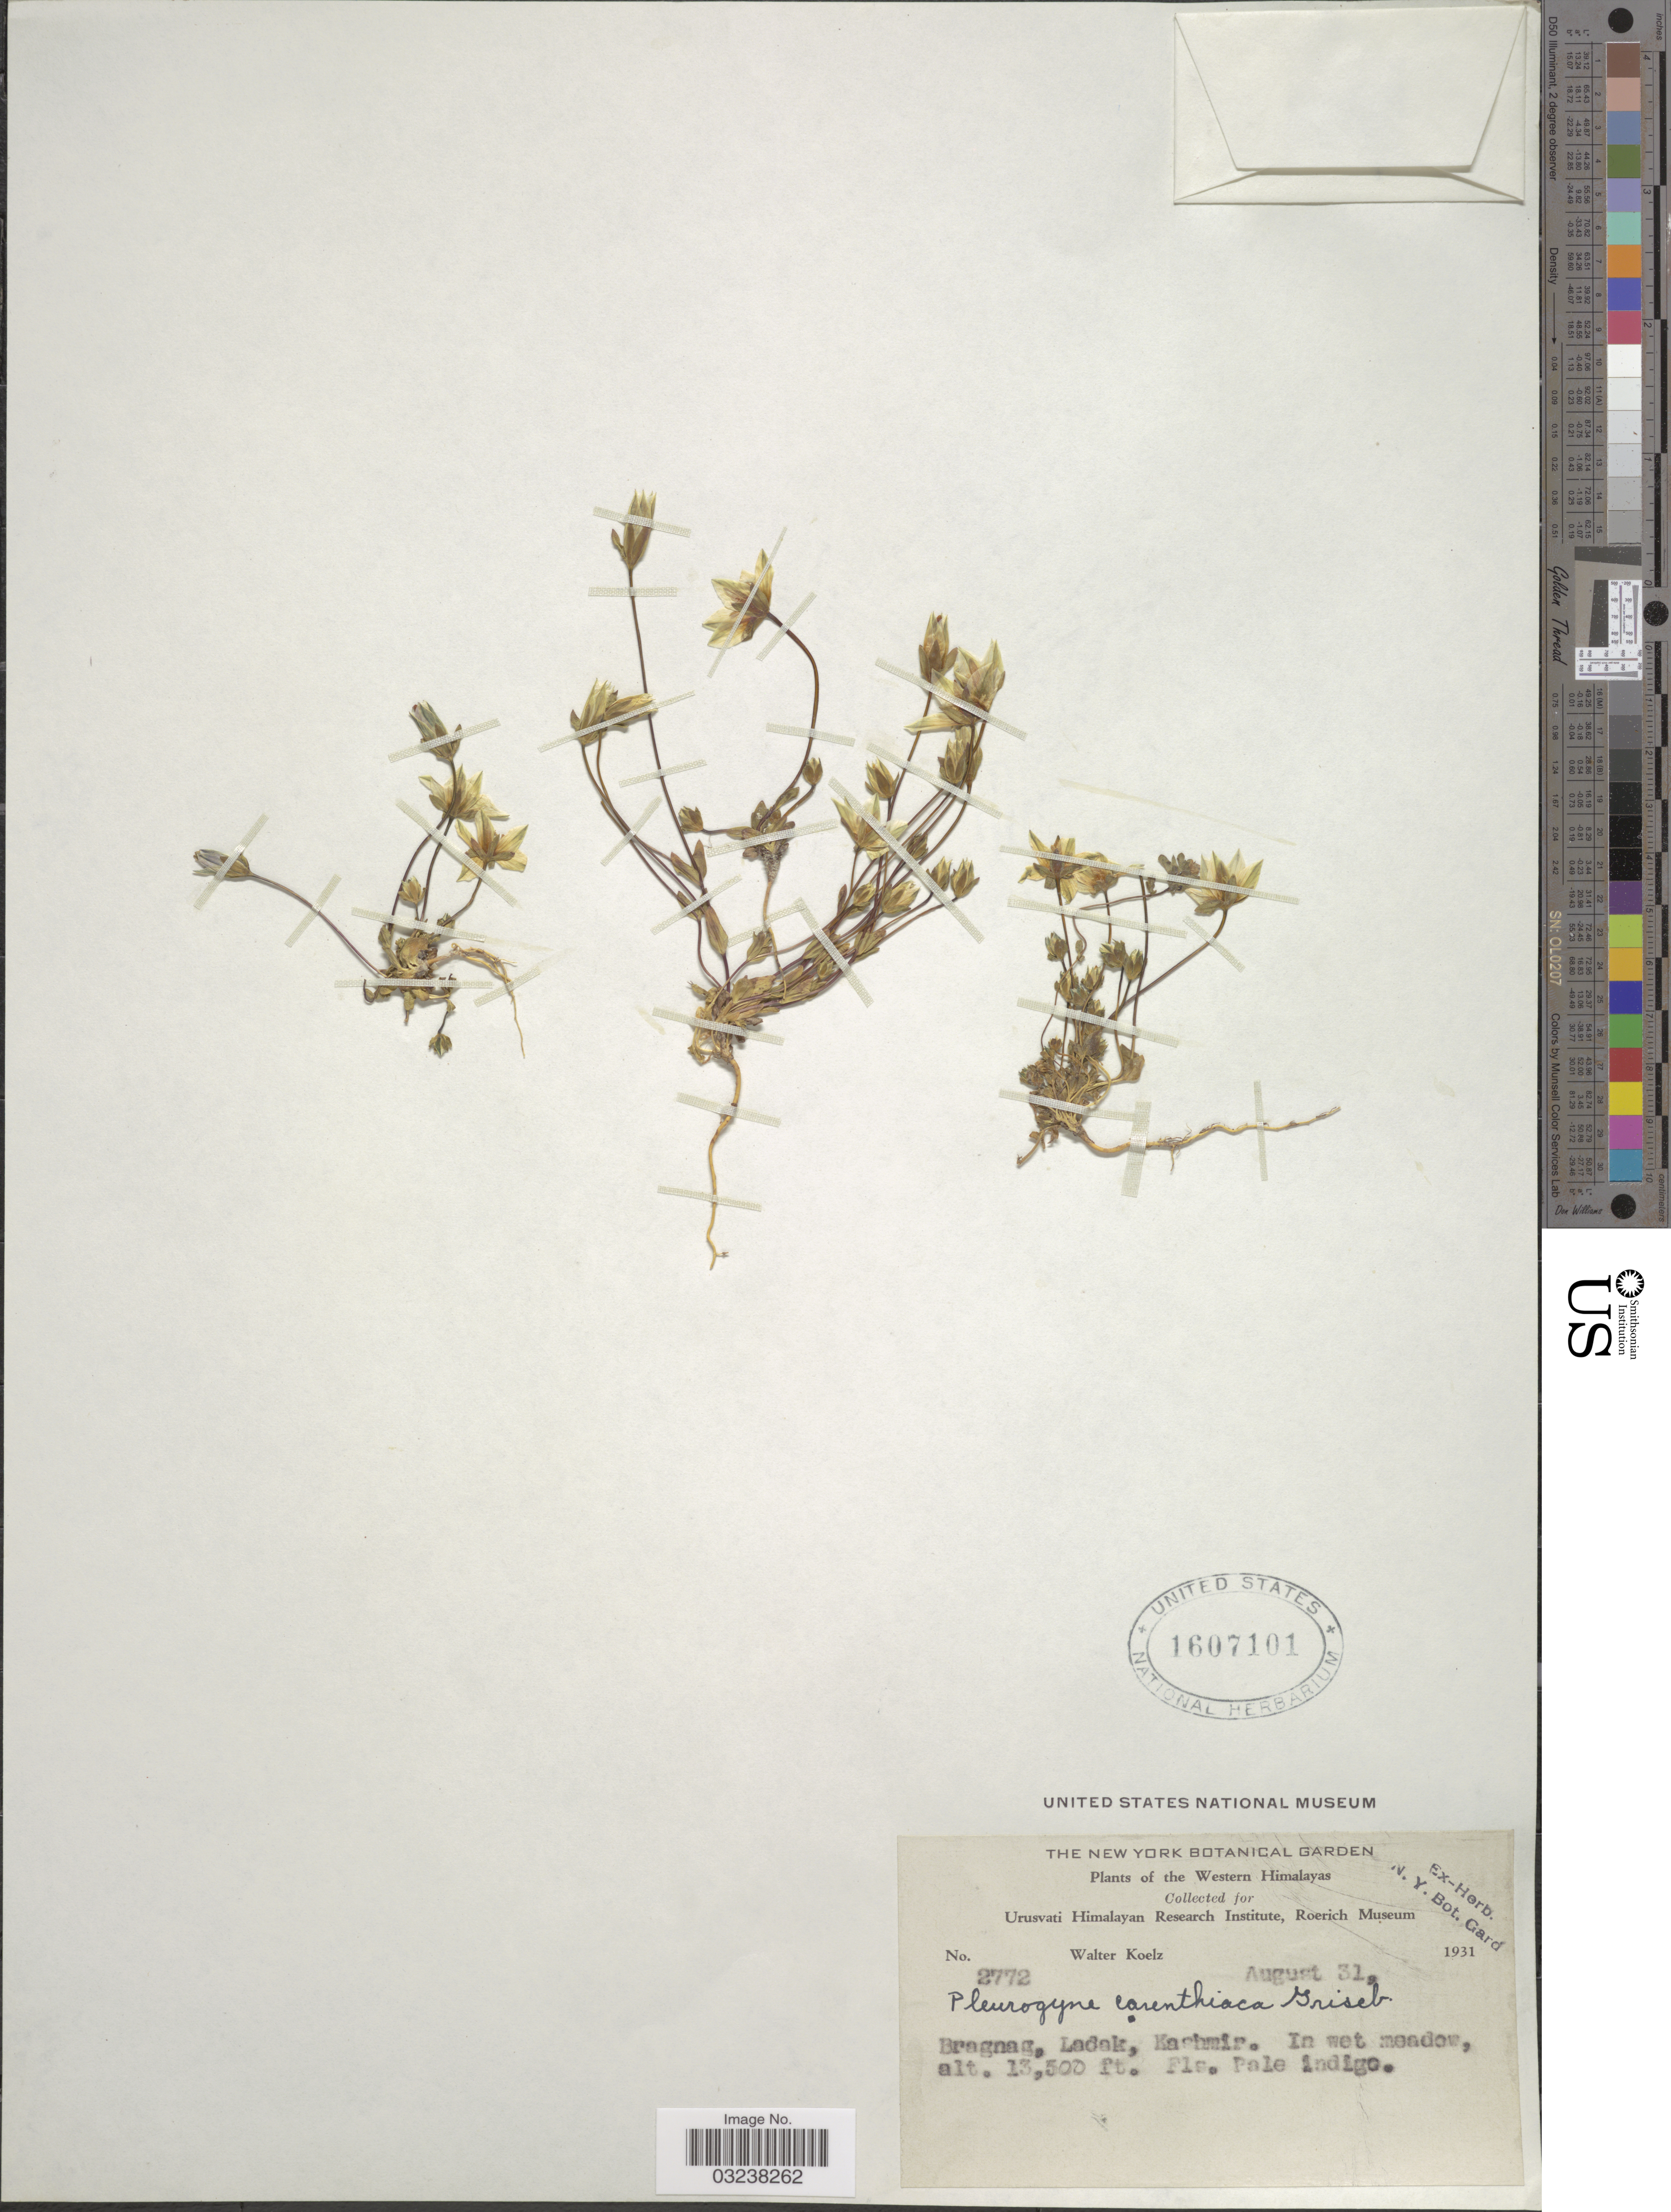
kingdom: Plantae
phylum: Tracheophyta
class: Magnoliopsida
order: Gentianales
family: Gentianaceae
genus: Lomatogonium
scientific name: Lomatogonium carinthiacum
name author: (Wulfen) A. Braun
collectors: W. N. Koelz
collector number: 2772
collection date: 1931-08-31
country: India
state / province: Ladakh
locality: Western Himalayas. Bragnag, Ladak, Kashmir.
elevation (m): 4115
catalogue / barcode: US 1607101